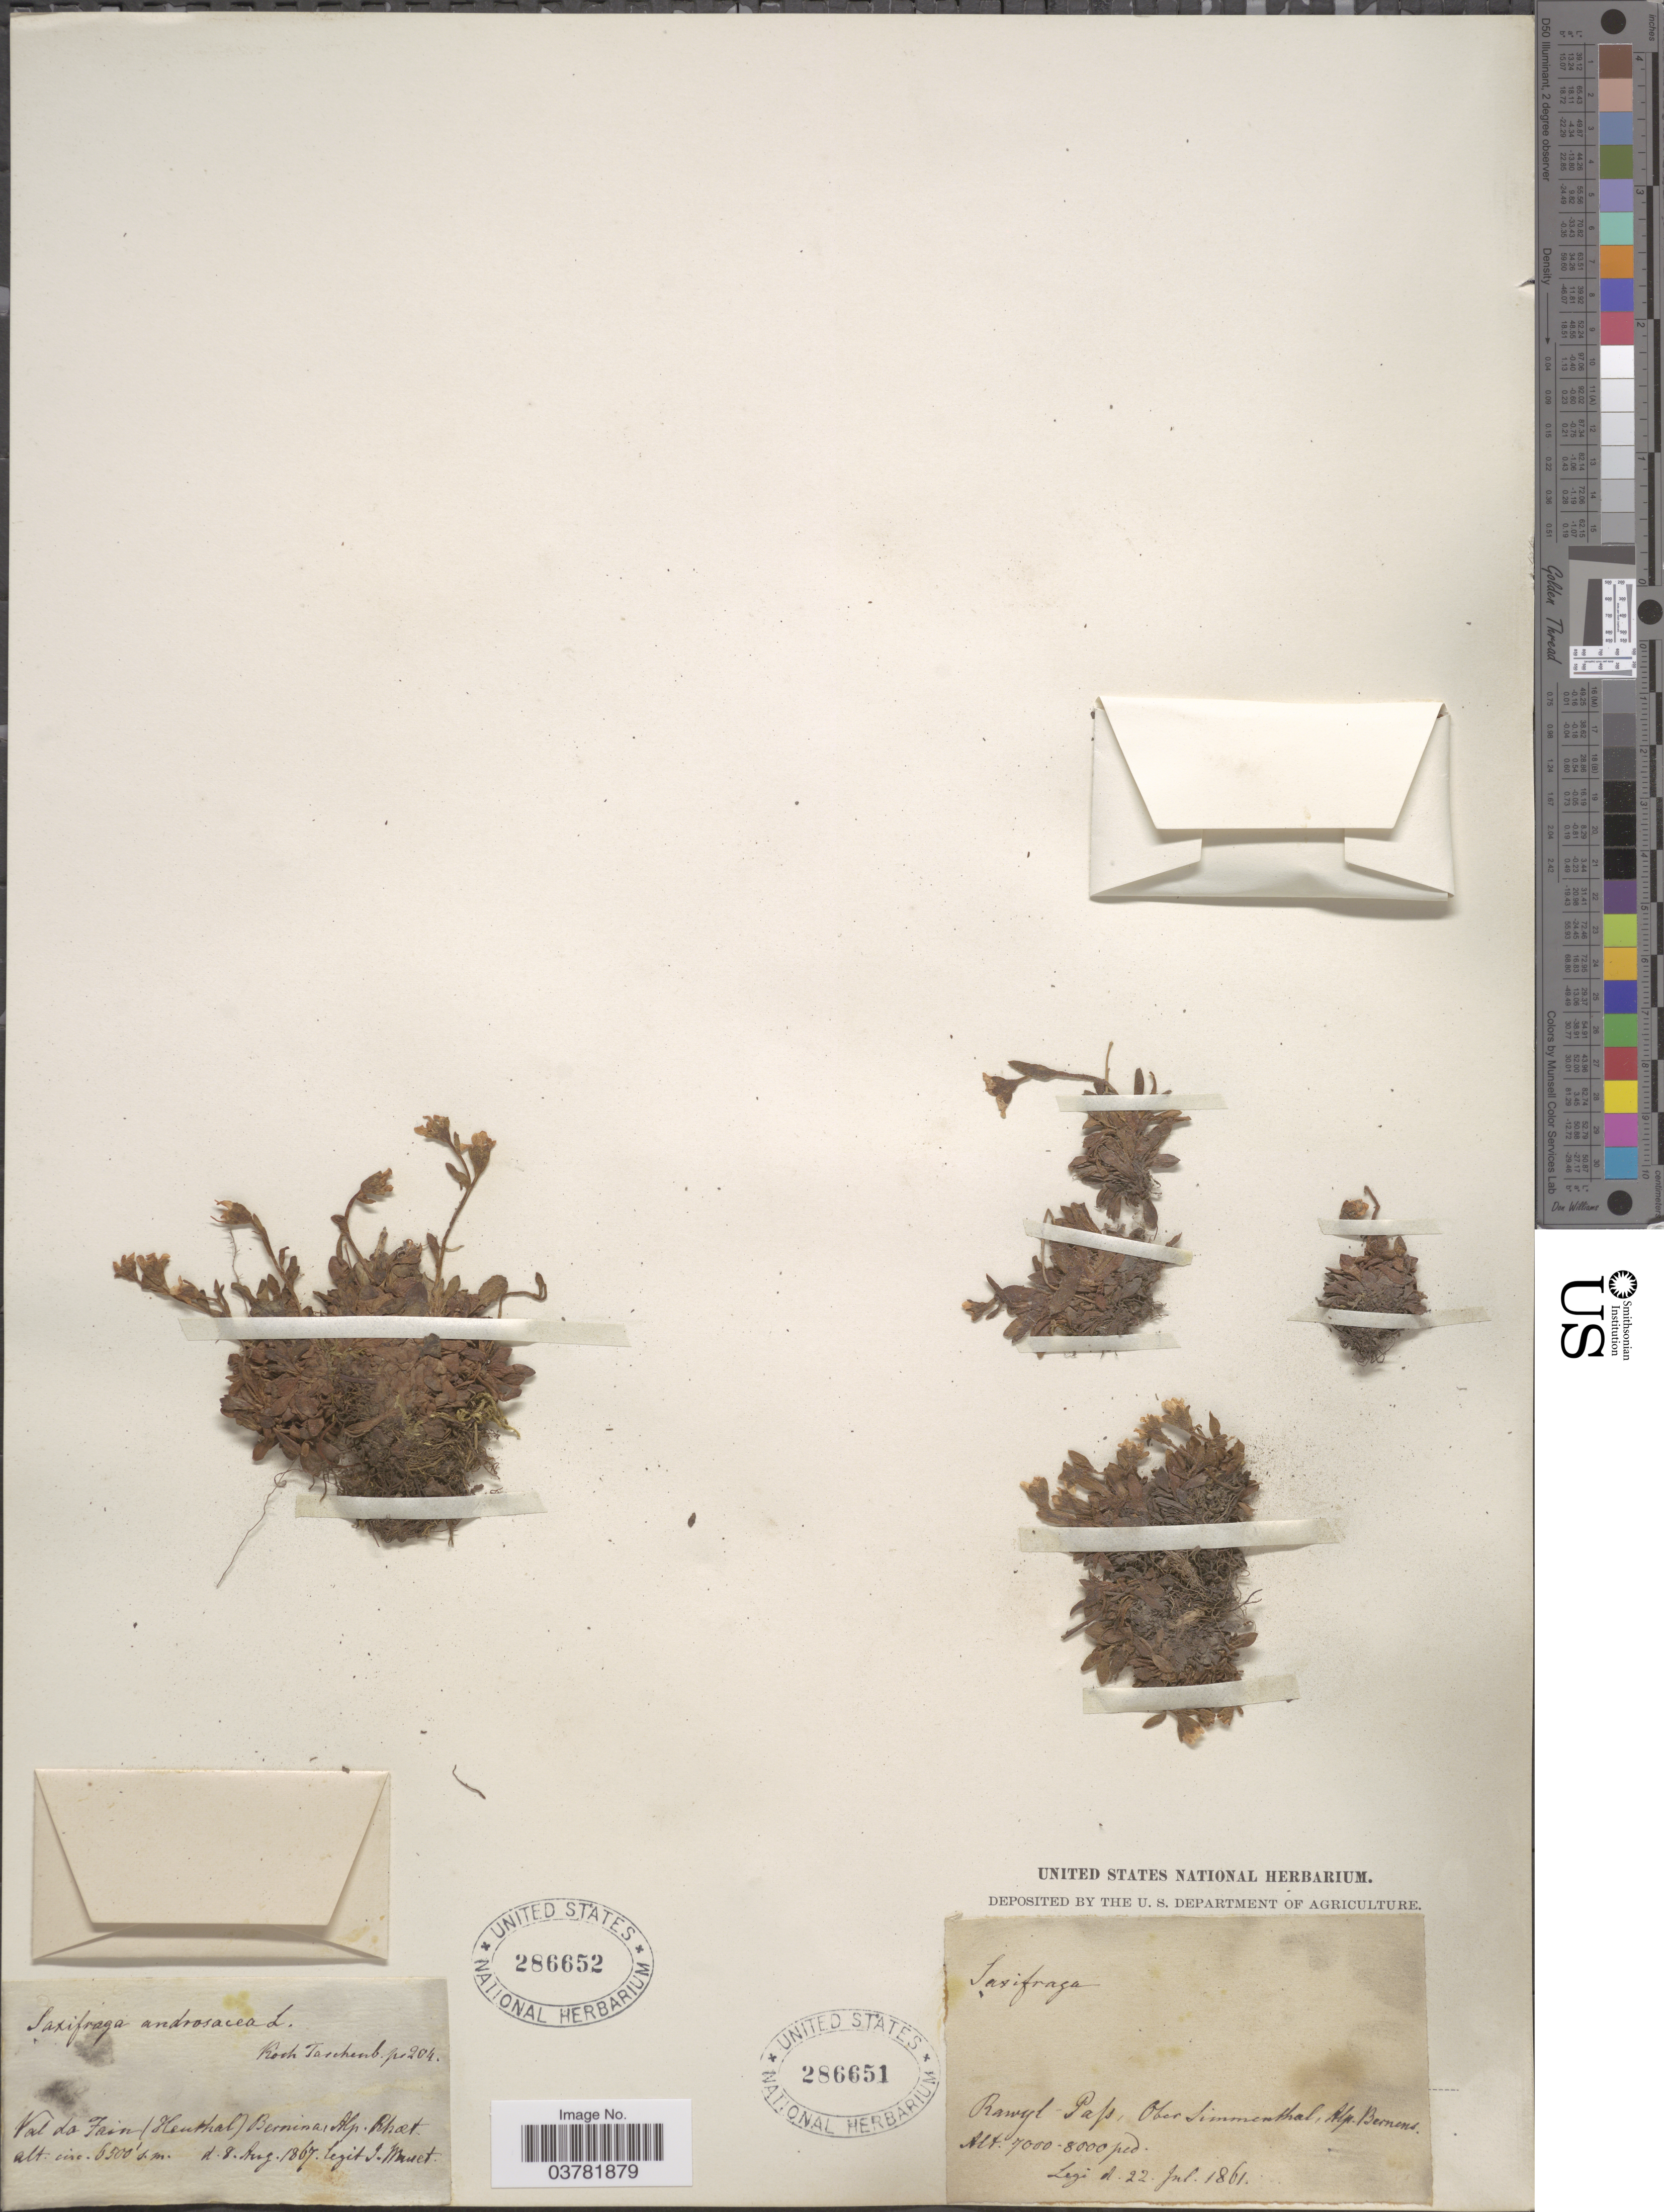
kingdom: Plantae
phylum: Tracheophyta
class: Magnoliopsida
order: Saxifragales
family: Saxifragaceae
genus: Saxifraga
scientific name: Saxifraga androsacea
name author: L.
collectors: J. Drouet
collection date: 1867-08-08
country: Switzerland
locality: Val da Fain (Heuthal) Bernina, Alp. Rhæt.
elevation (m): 1981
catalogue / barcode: US 286652